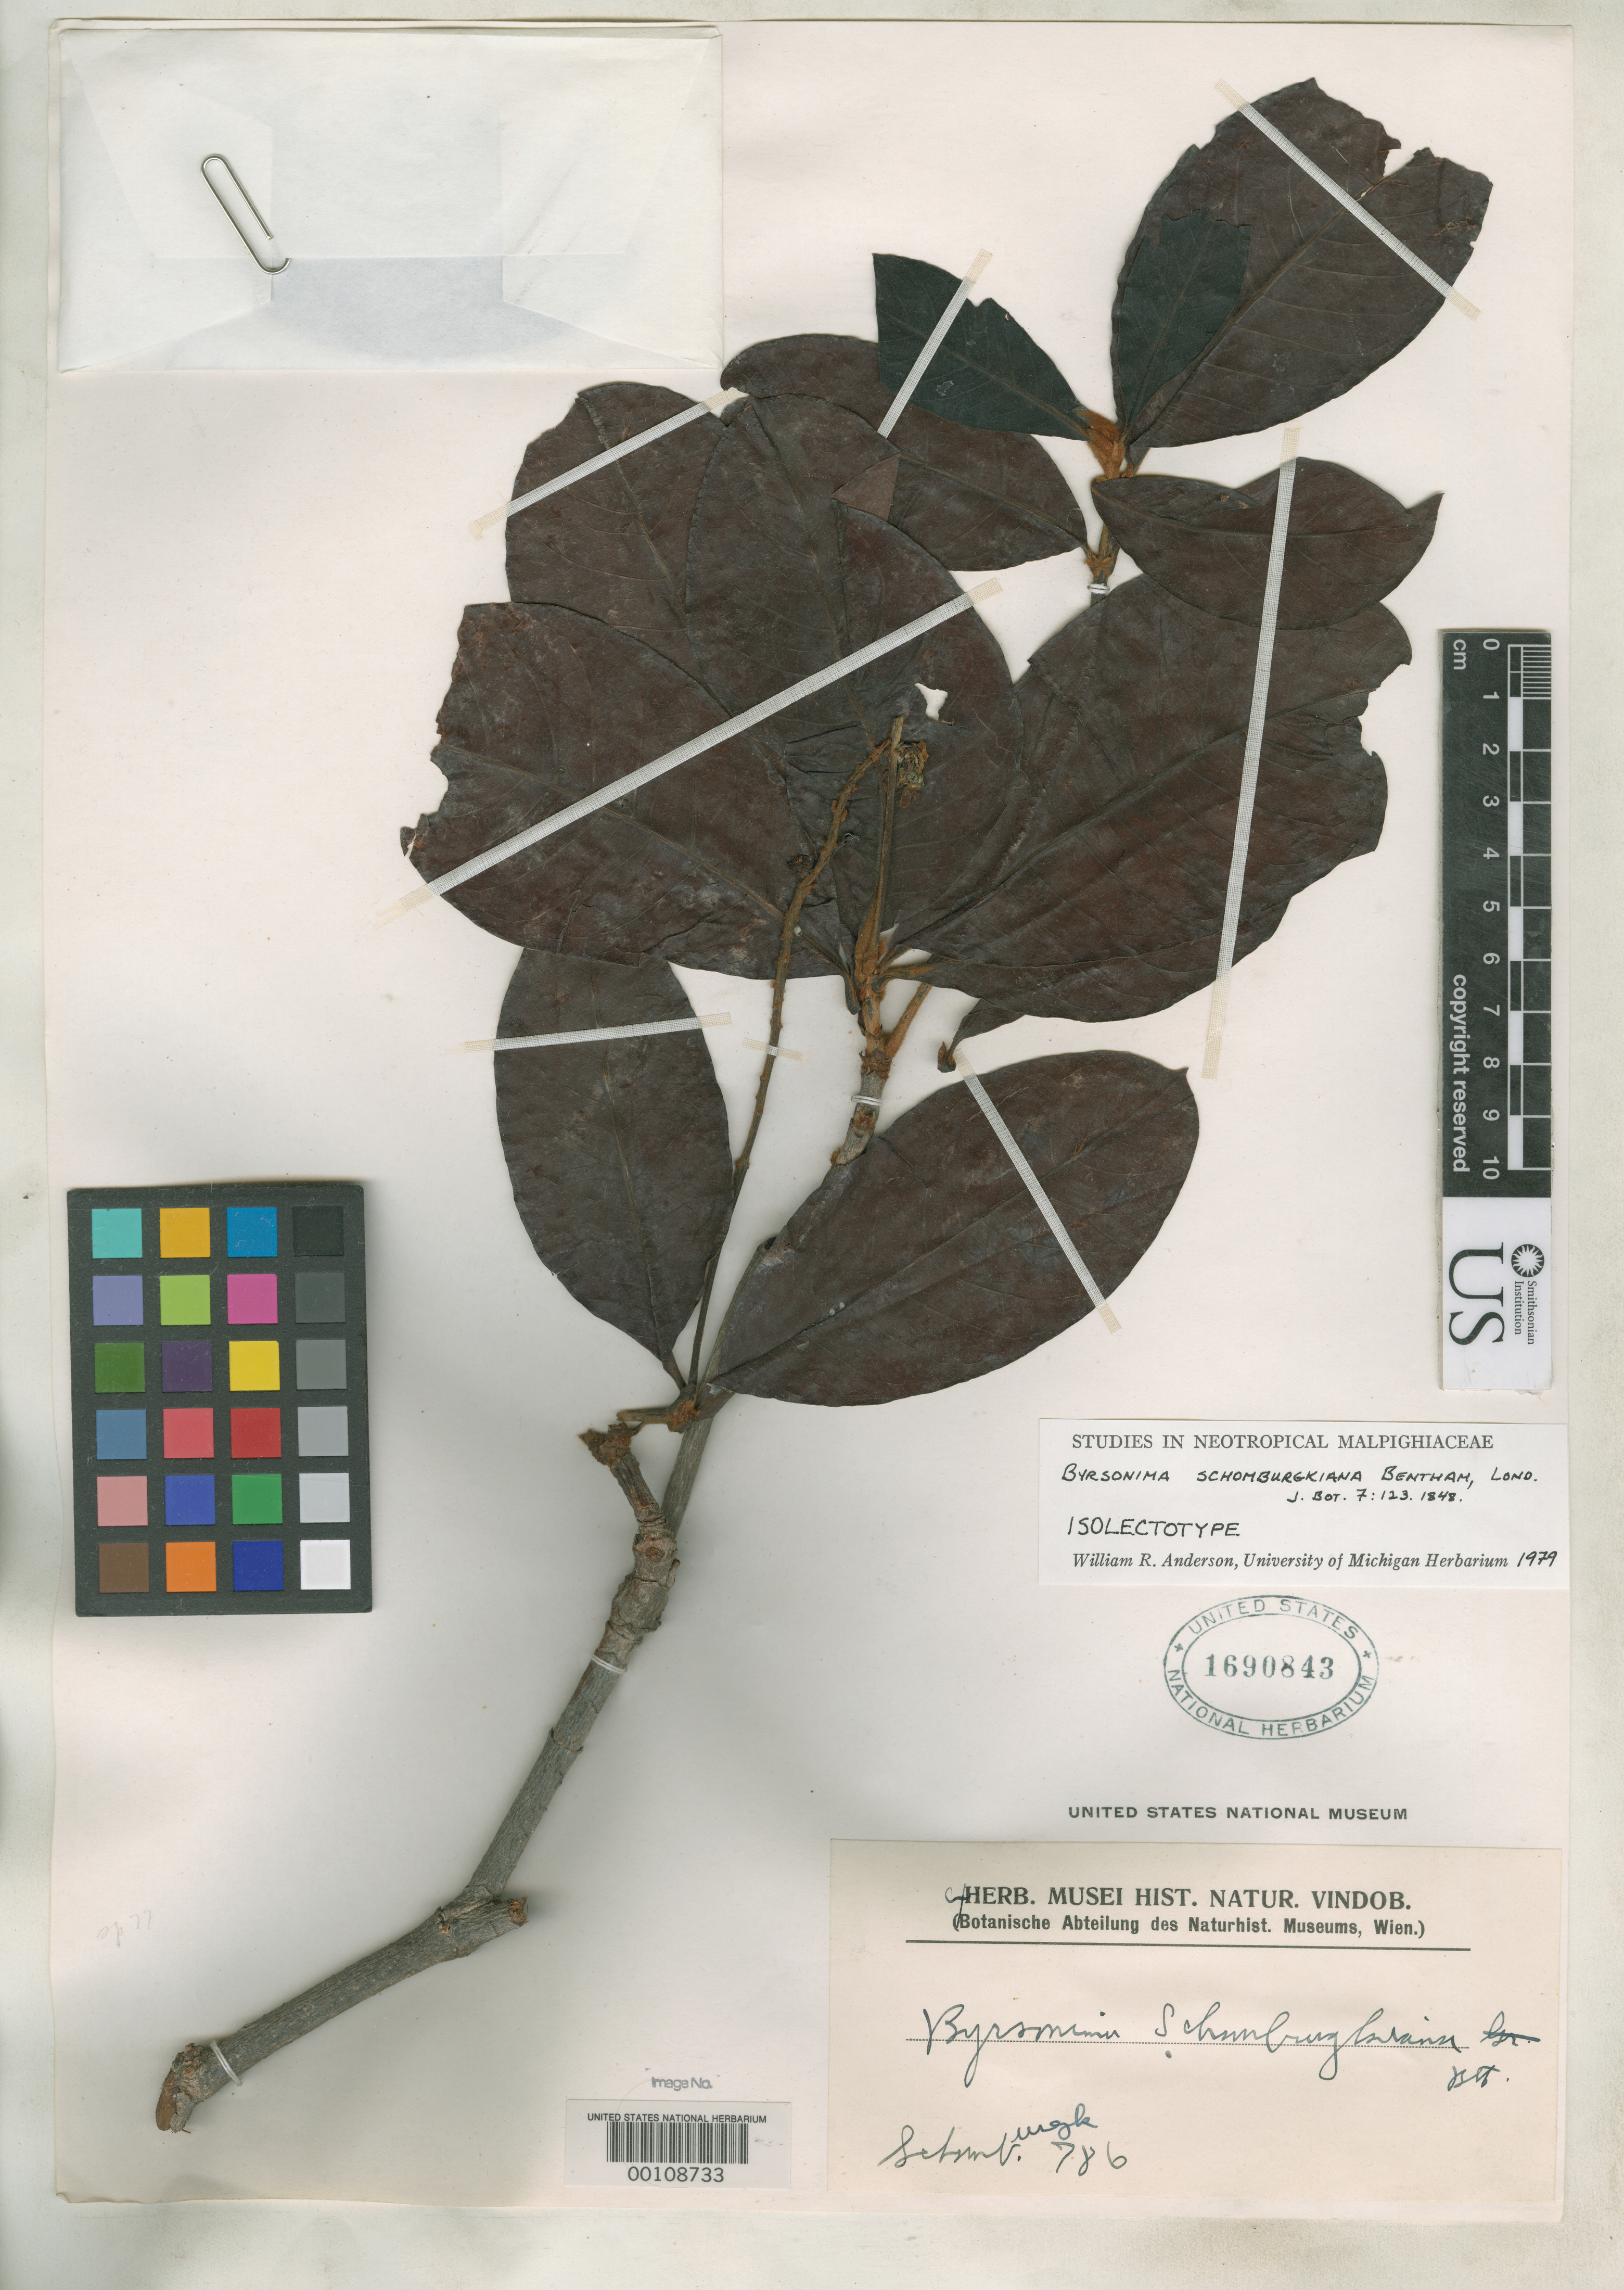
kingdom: Plantae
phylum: Tracheophyta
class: Magnoliopsida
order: Malpighiales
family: Malpighiaceae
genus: Byrsonima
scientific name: Byrsonima schomburgkiana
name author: Benth.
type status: Isolectotype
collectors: M. R. Schomburgk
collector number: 786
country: Guyana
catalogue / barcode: US 1690843